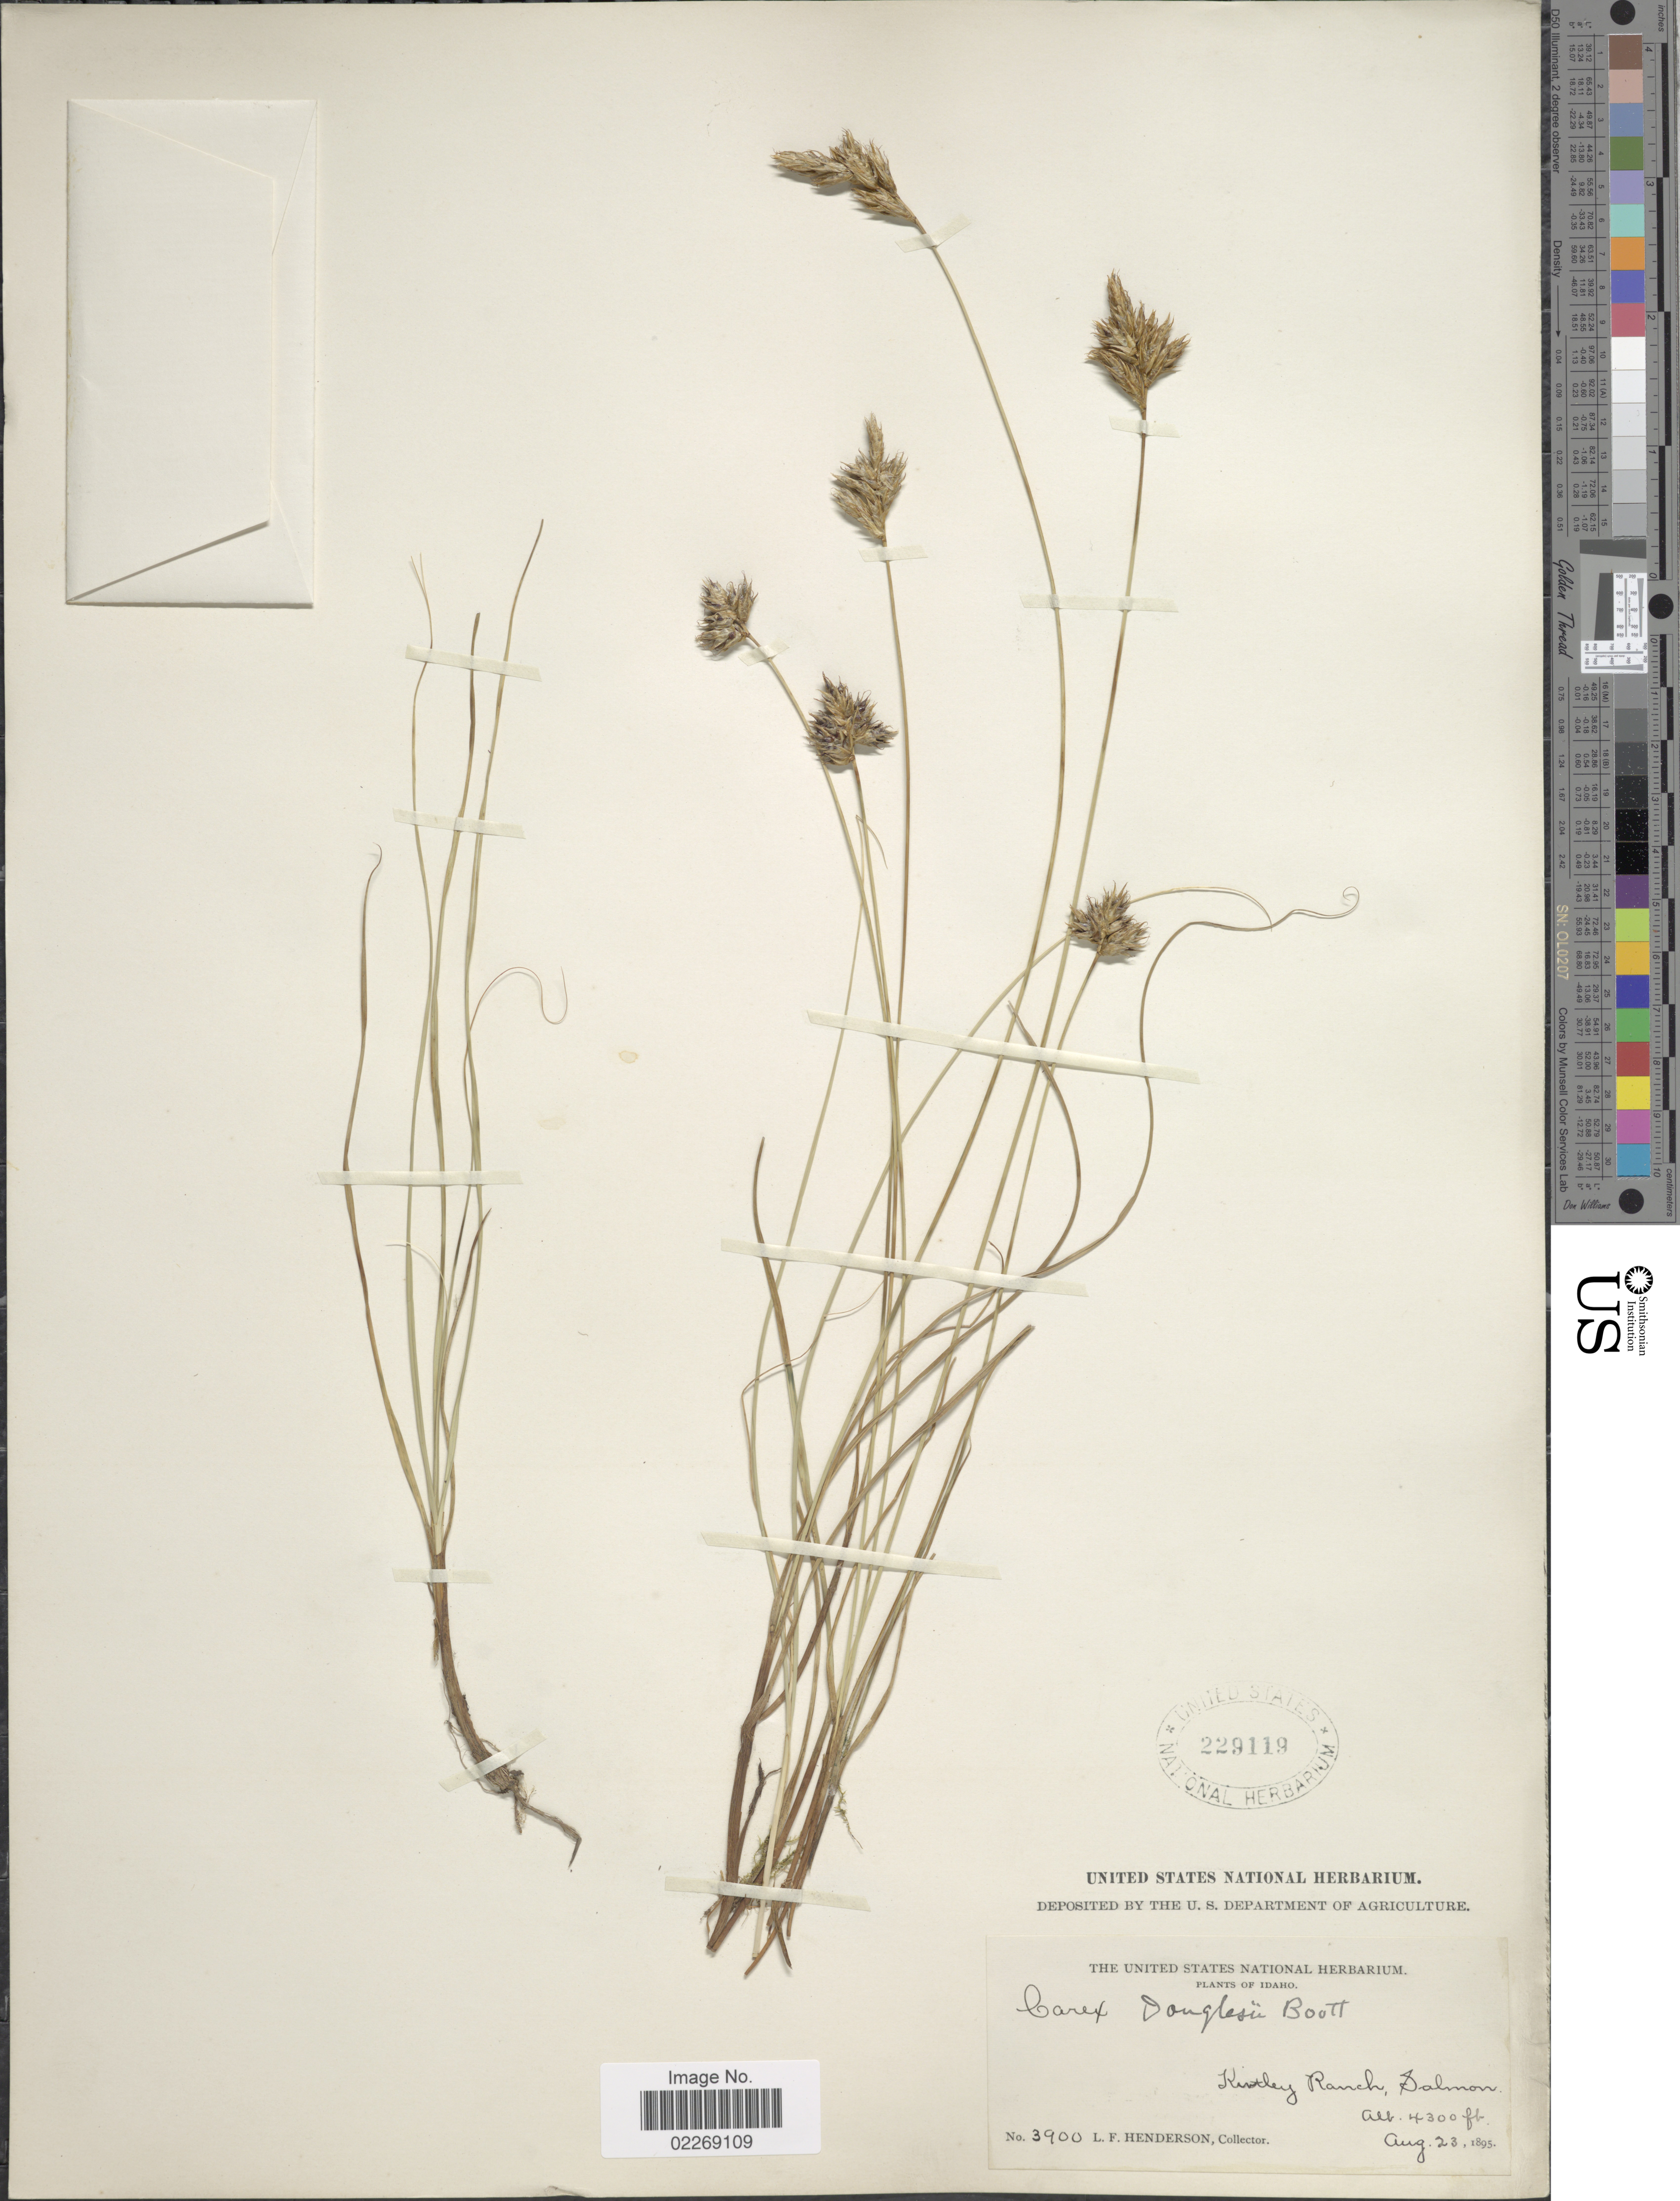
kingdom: Plantae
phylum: Tracheophyta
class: Liliopsida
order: Poales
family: Cyperaceae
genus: Carex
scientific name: Carex douglasii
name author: Boott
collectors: L. Henderson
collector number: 3900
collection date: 1895-08-23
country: United States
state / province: Idaho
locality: Kirtley Ranch, Salmon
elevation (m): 1311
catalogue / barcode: US 229119